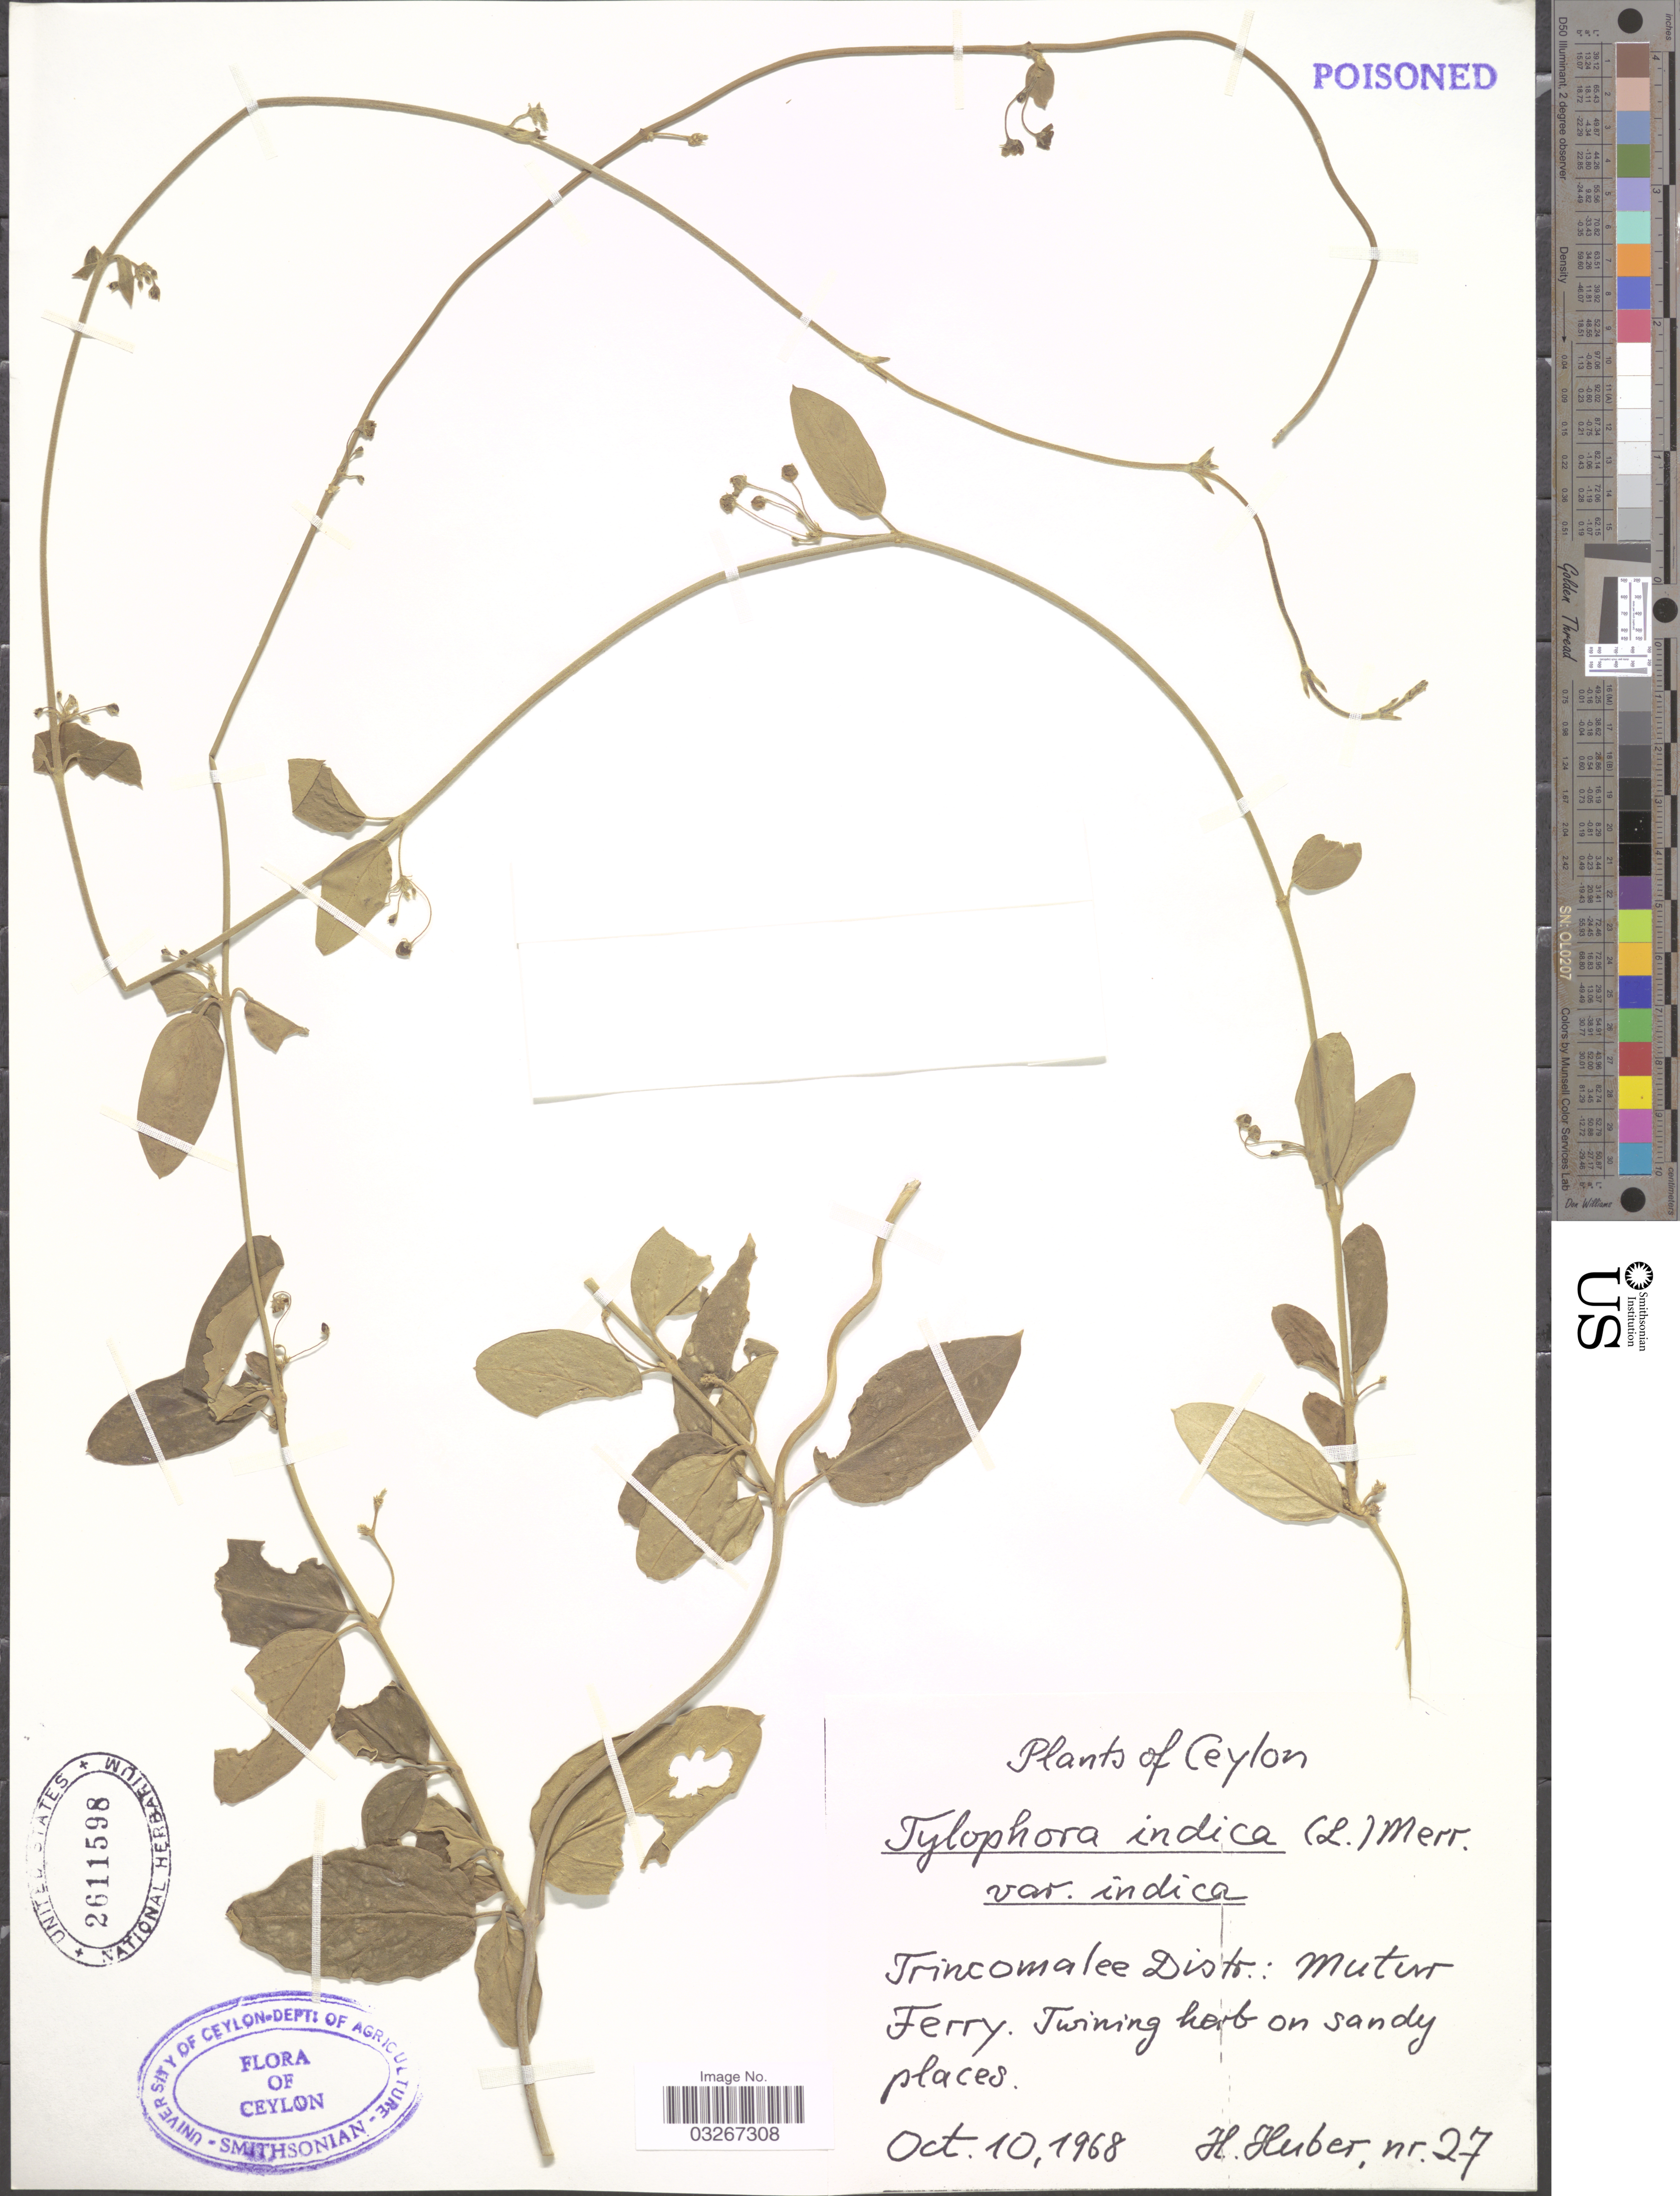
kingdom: Plantae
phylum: Tracheophyta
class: Magnoliopsida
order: Gentianales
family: Apocynaceae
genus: Tylophora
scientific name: Tylophora indica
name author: Merr.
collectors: H. Huber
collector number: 27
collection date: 1968-10-10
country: Sri Lanka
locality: Ceylon. Trincomalee Distr.: Mutur [interpreted] Ferry.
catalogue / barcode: US 2611598